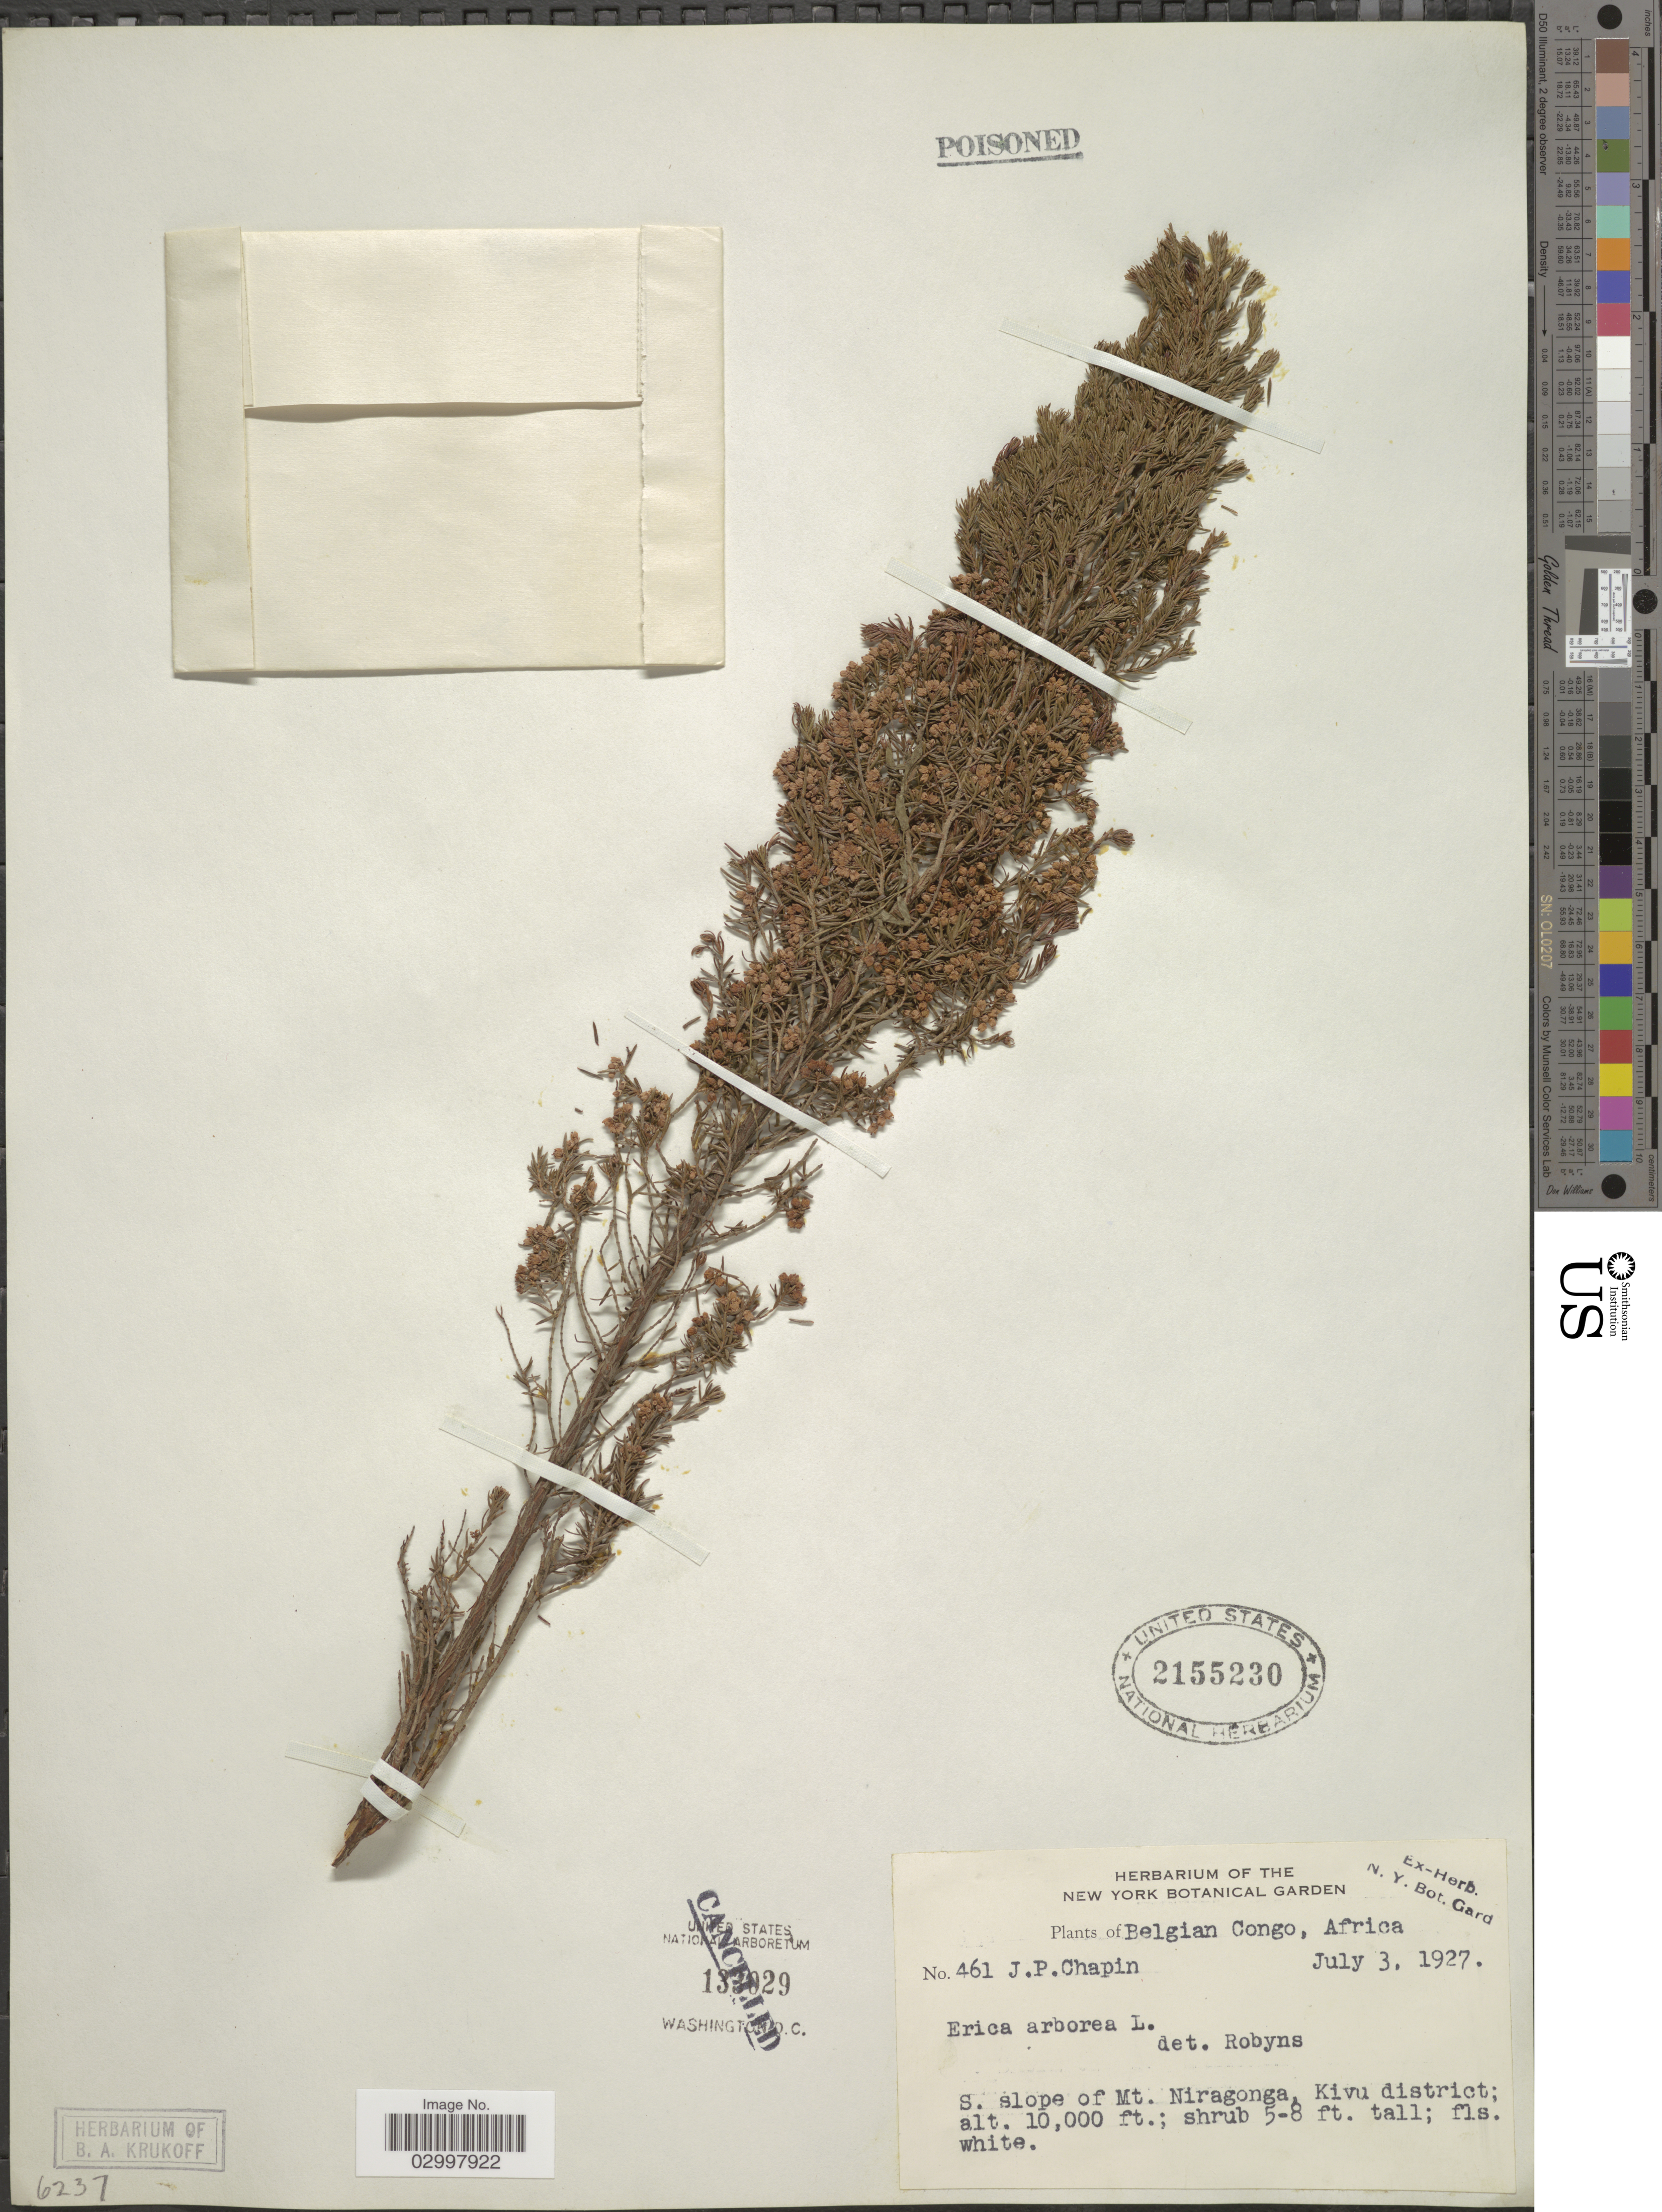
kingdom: Plantae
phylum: Tracheophyta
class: Magnoliopsida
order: Ericales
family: Ericaceae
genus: Erica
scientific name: Erica arborea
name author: L.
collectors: J. Chapin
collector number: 461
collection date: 1927-07-03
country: Congo, Democratic Republic of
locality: Belgian Congo. S. slope of Mt. Miragonga, Kivu district.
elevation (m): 3048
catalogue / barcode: US 2155230